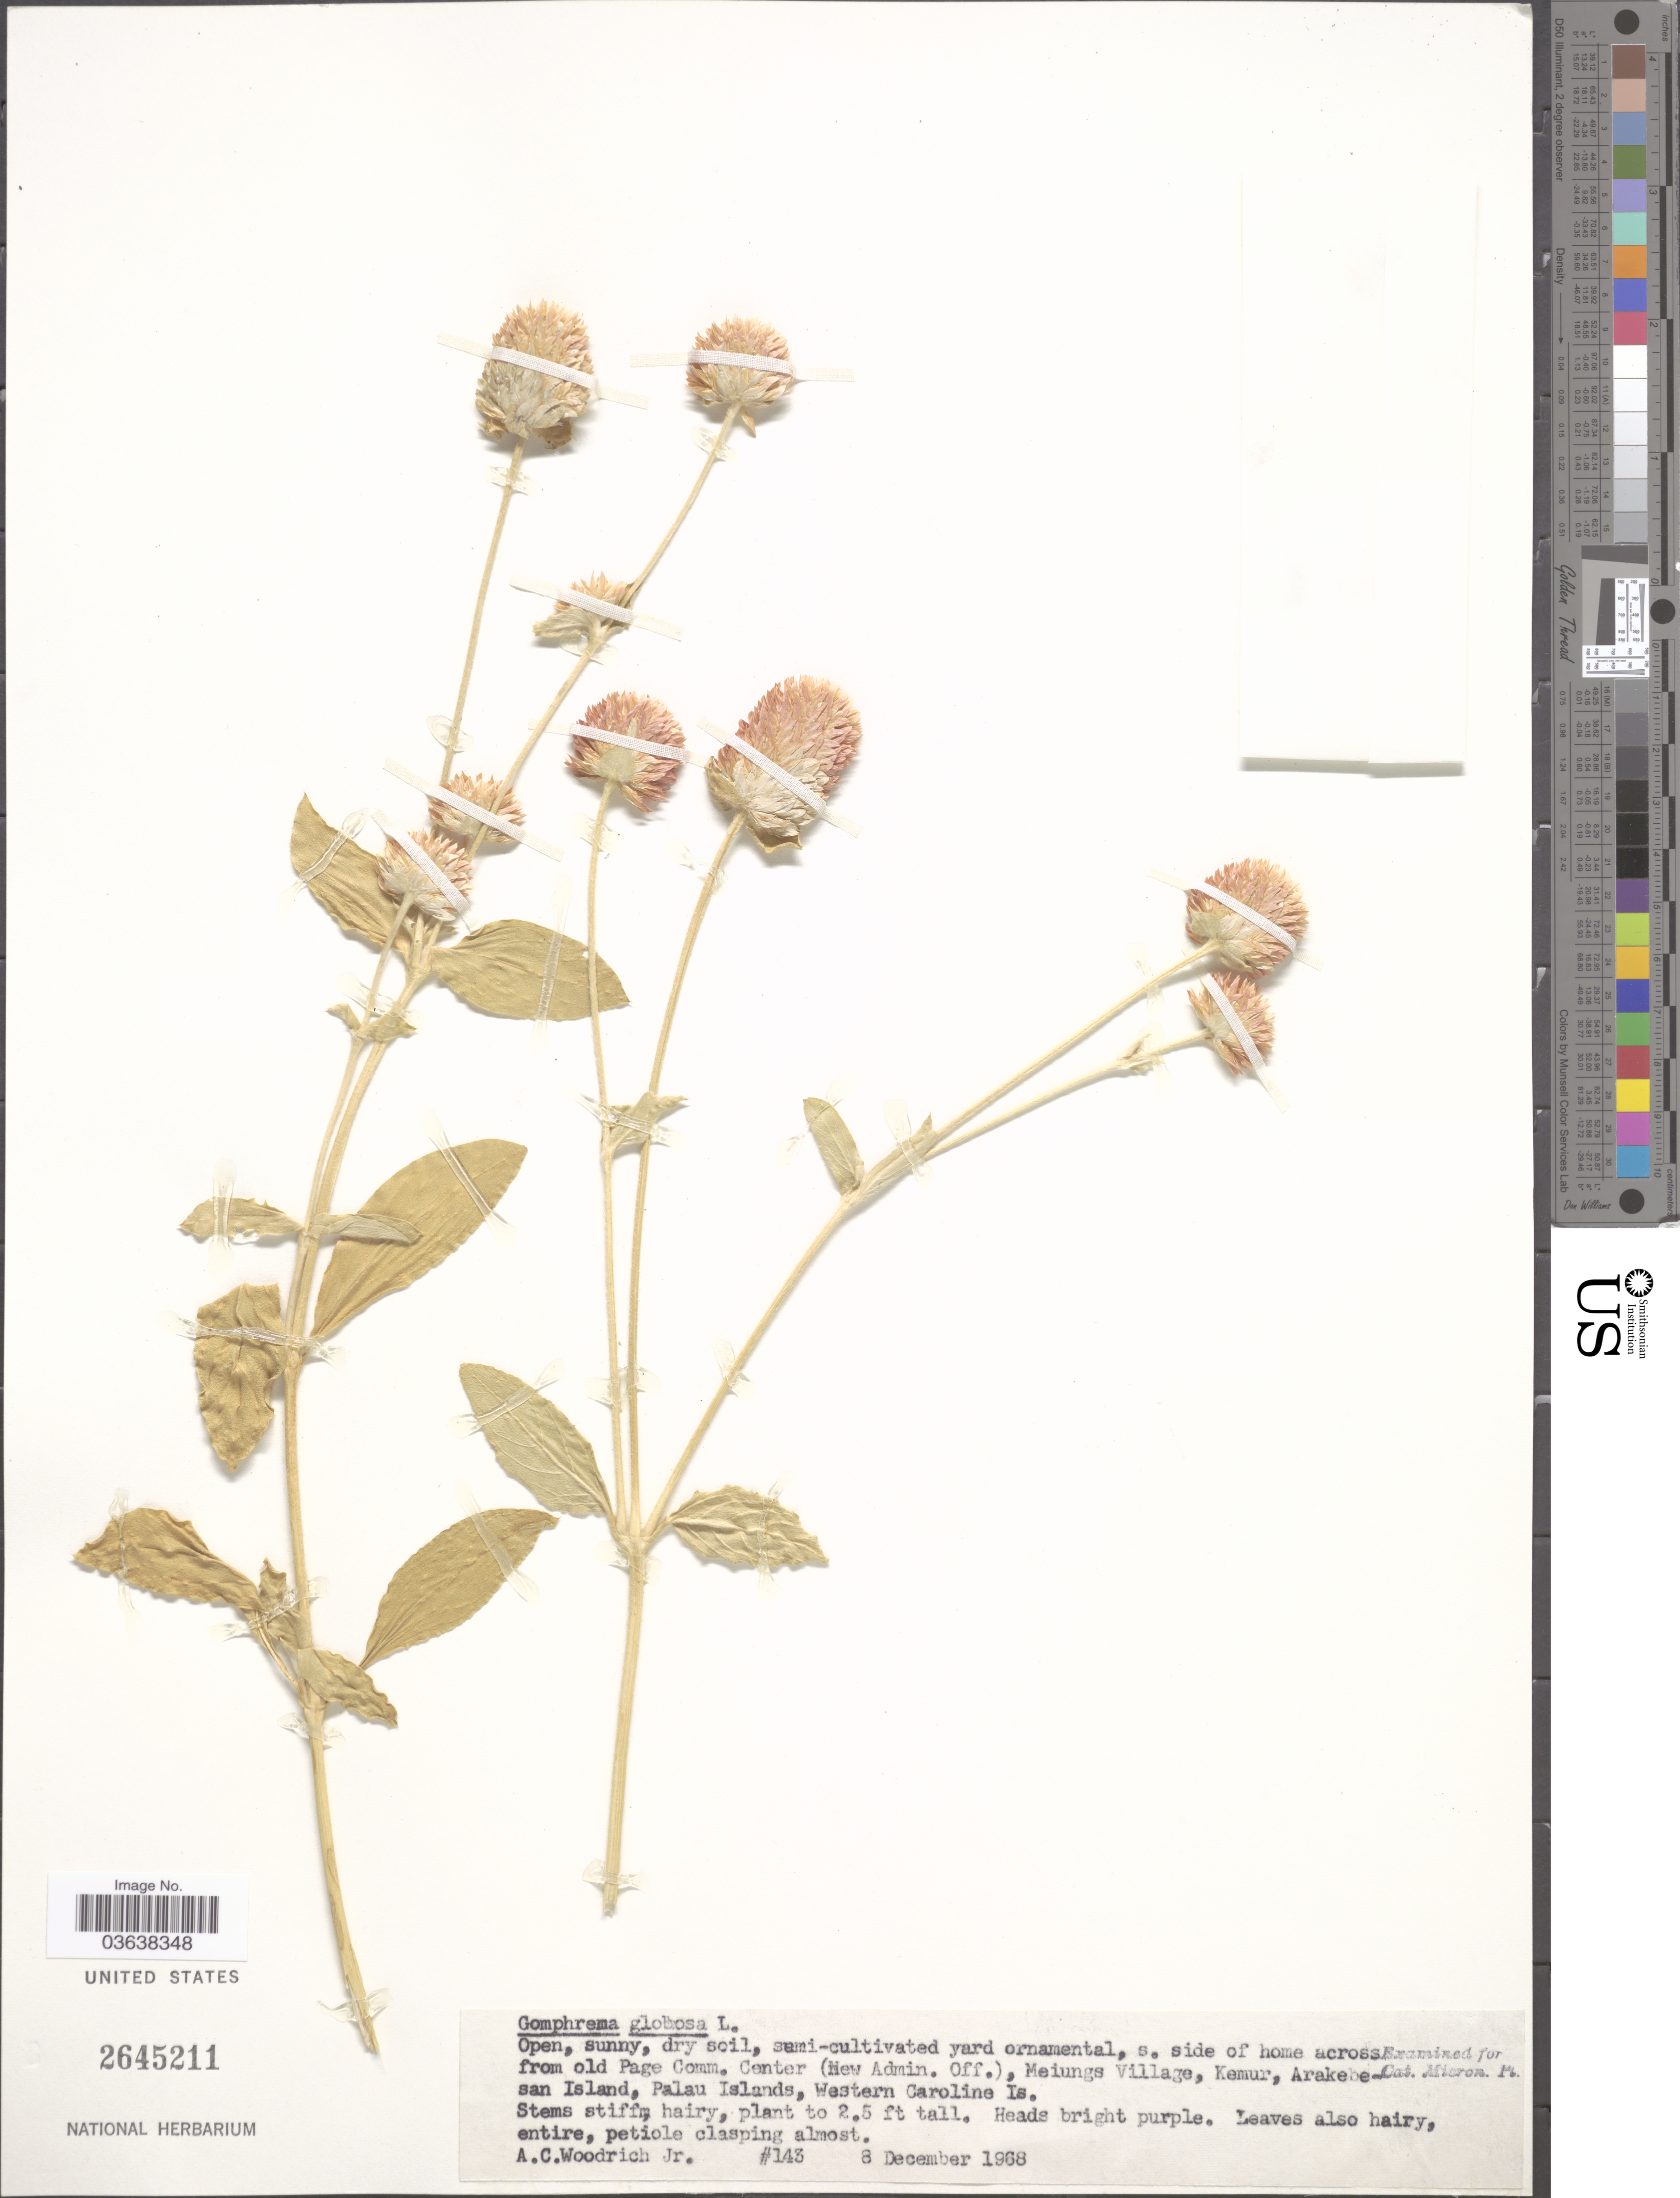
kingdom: Plantae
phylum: Tracheophyta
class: Magnoliopsida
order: Caryophyllales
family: Amaranthaceae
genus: Gomphrena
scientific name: Gomphrena globosa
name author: L.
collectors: A. Woodrich Jr.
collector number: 143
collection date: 1968-12-08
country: Palau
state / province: Koror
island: Ngerekebesang [Arakabesan]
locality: S. side of home across from old Page Comm. Center (New Admin. Off.), Meiungs Village, Kemur, Arakebesan Island, Palau Islands, Western Caroline Is.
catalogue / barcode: US 2645211